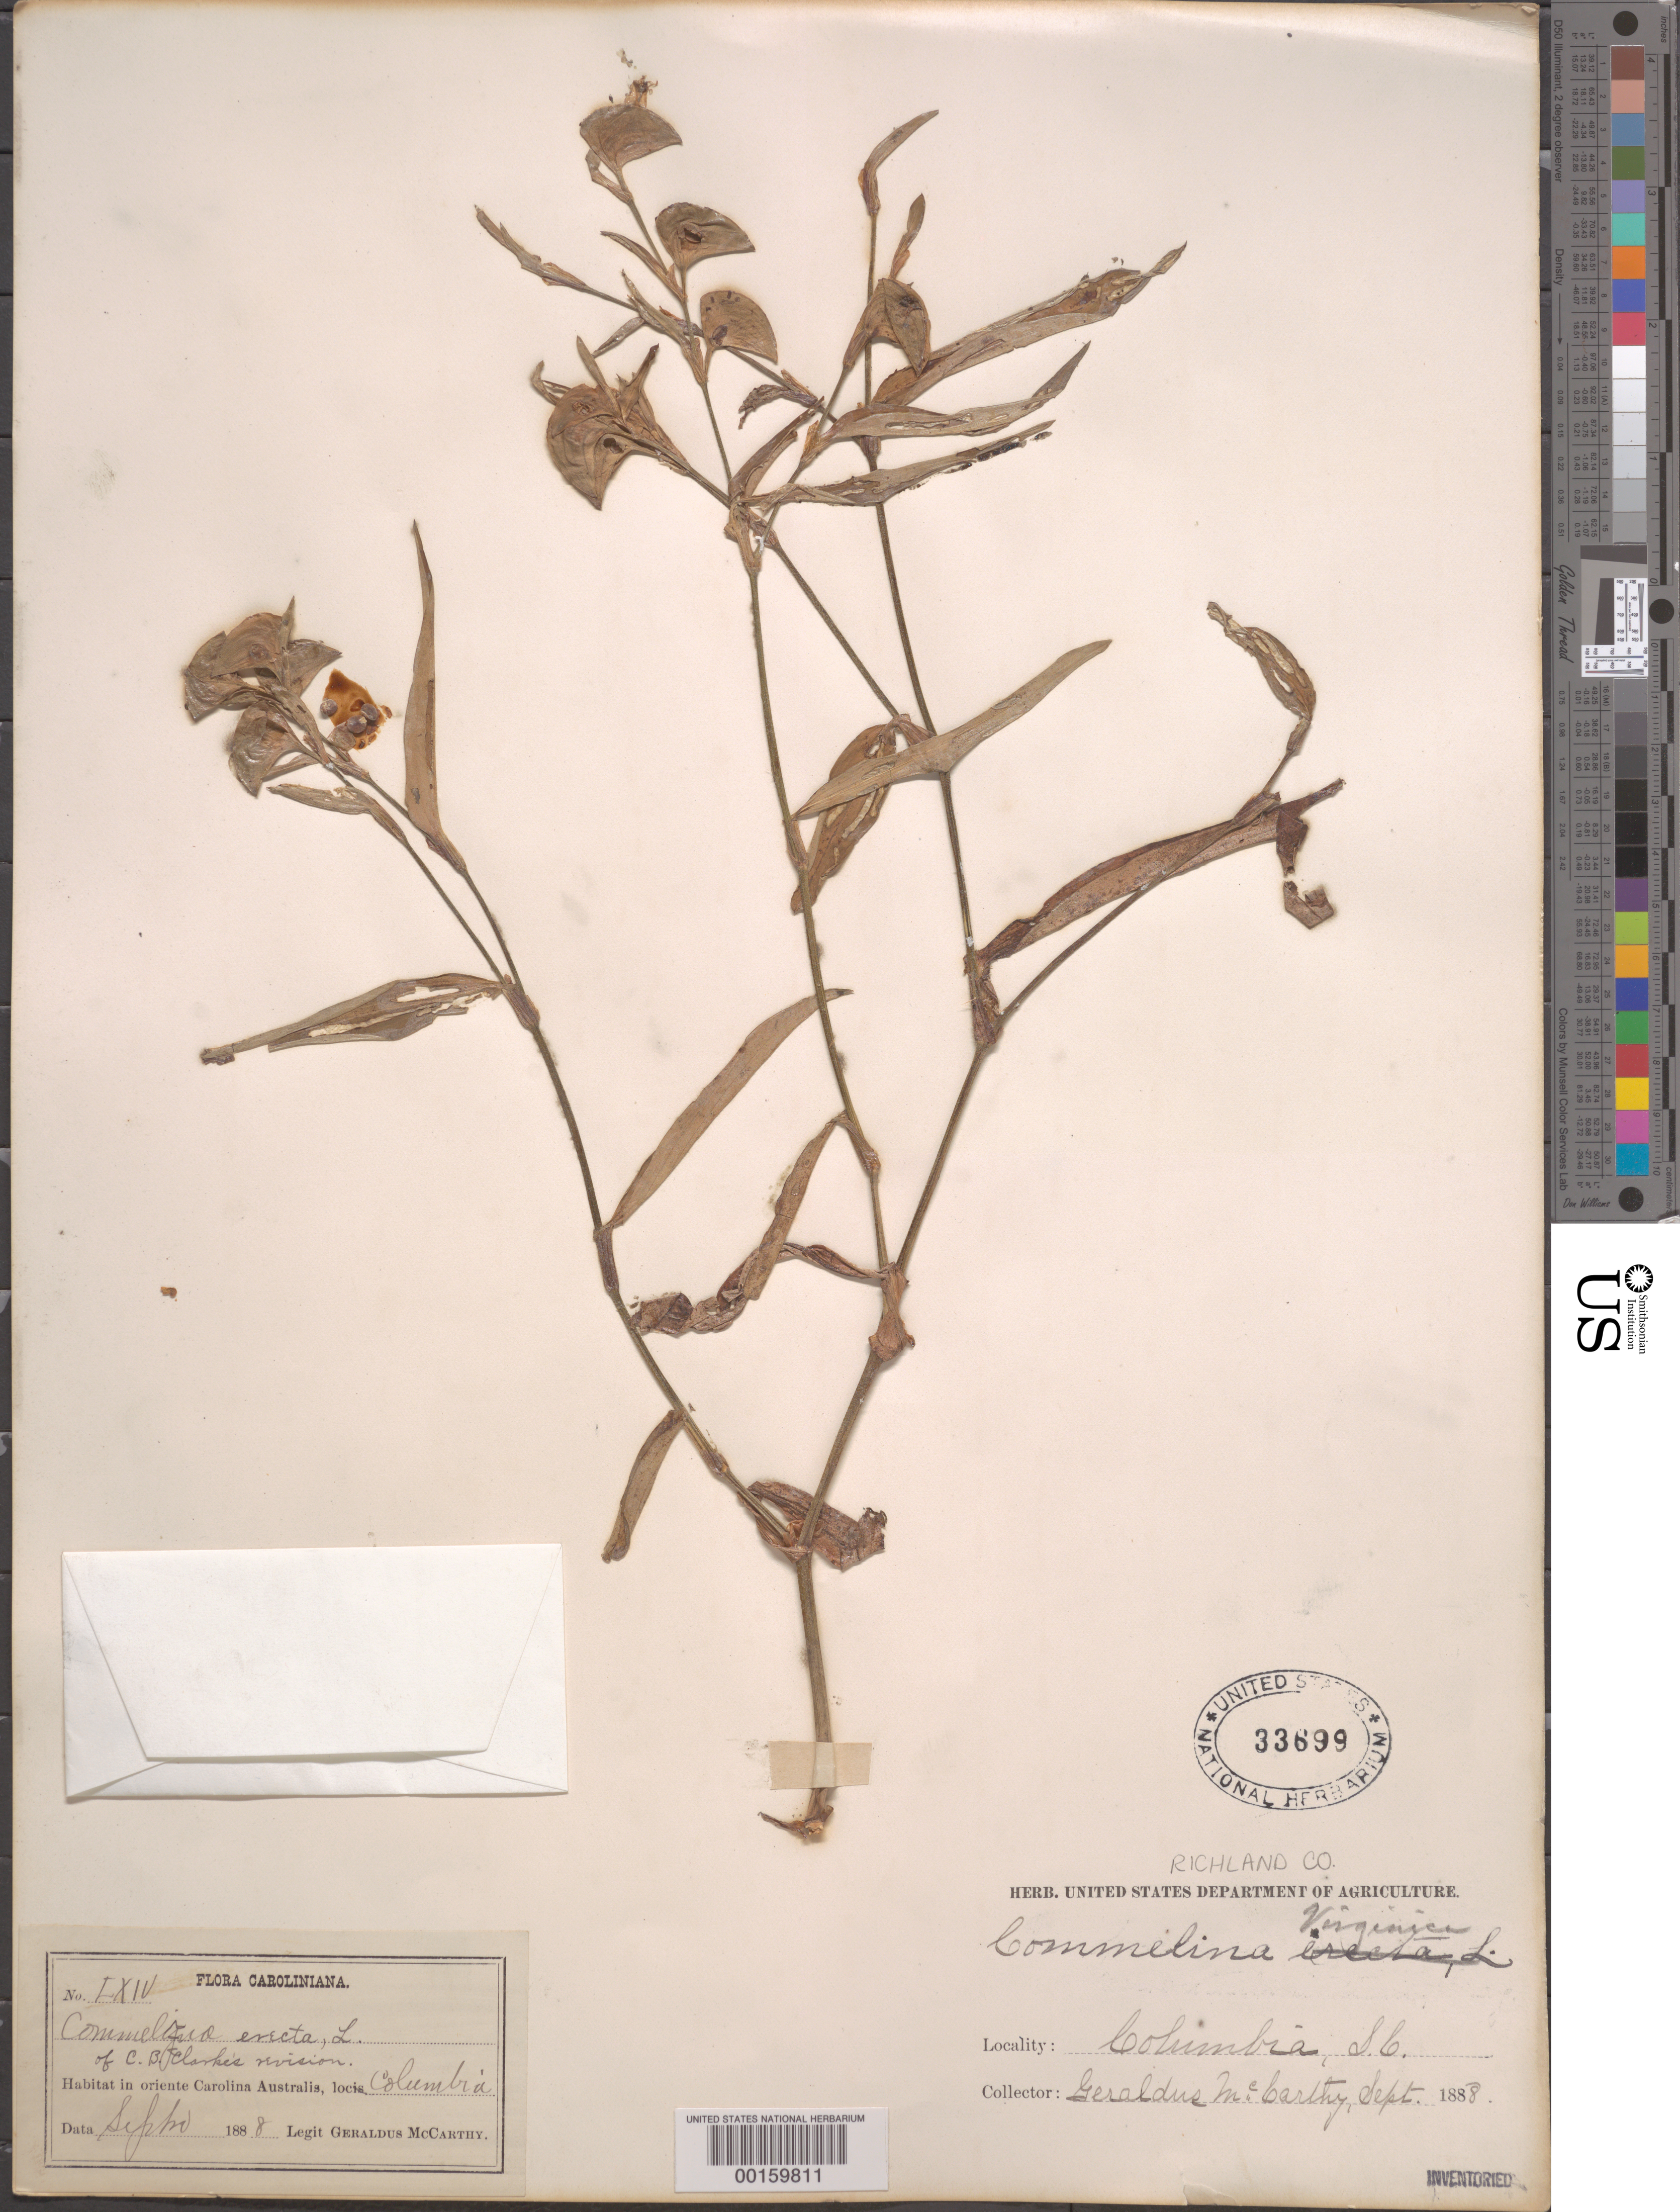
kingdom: Plantae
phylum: Tracheophyta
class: Liliopsida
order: Commelinales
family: Commelinaceae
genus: Commelina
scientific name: Commelina erecta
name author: L.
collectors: G. McCarthy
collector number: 64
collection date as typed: Sep 1888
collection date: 1888-09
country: United States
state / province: South Carolina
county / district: Richland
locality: Columbia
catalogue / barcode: US 33699